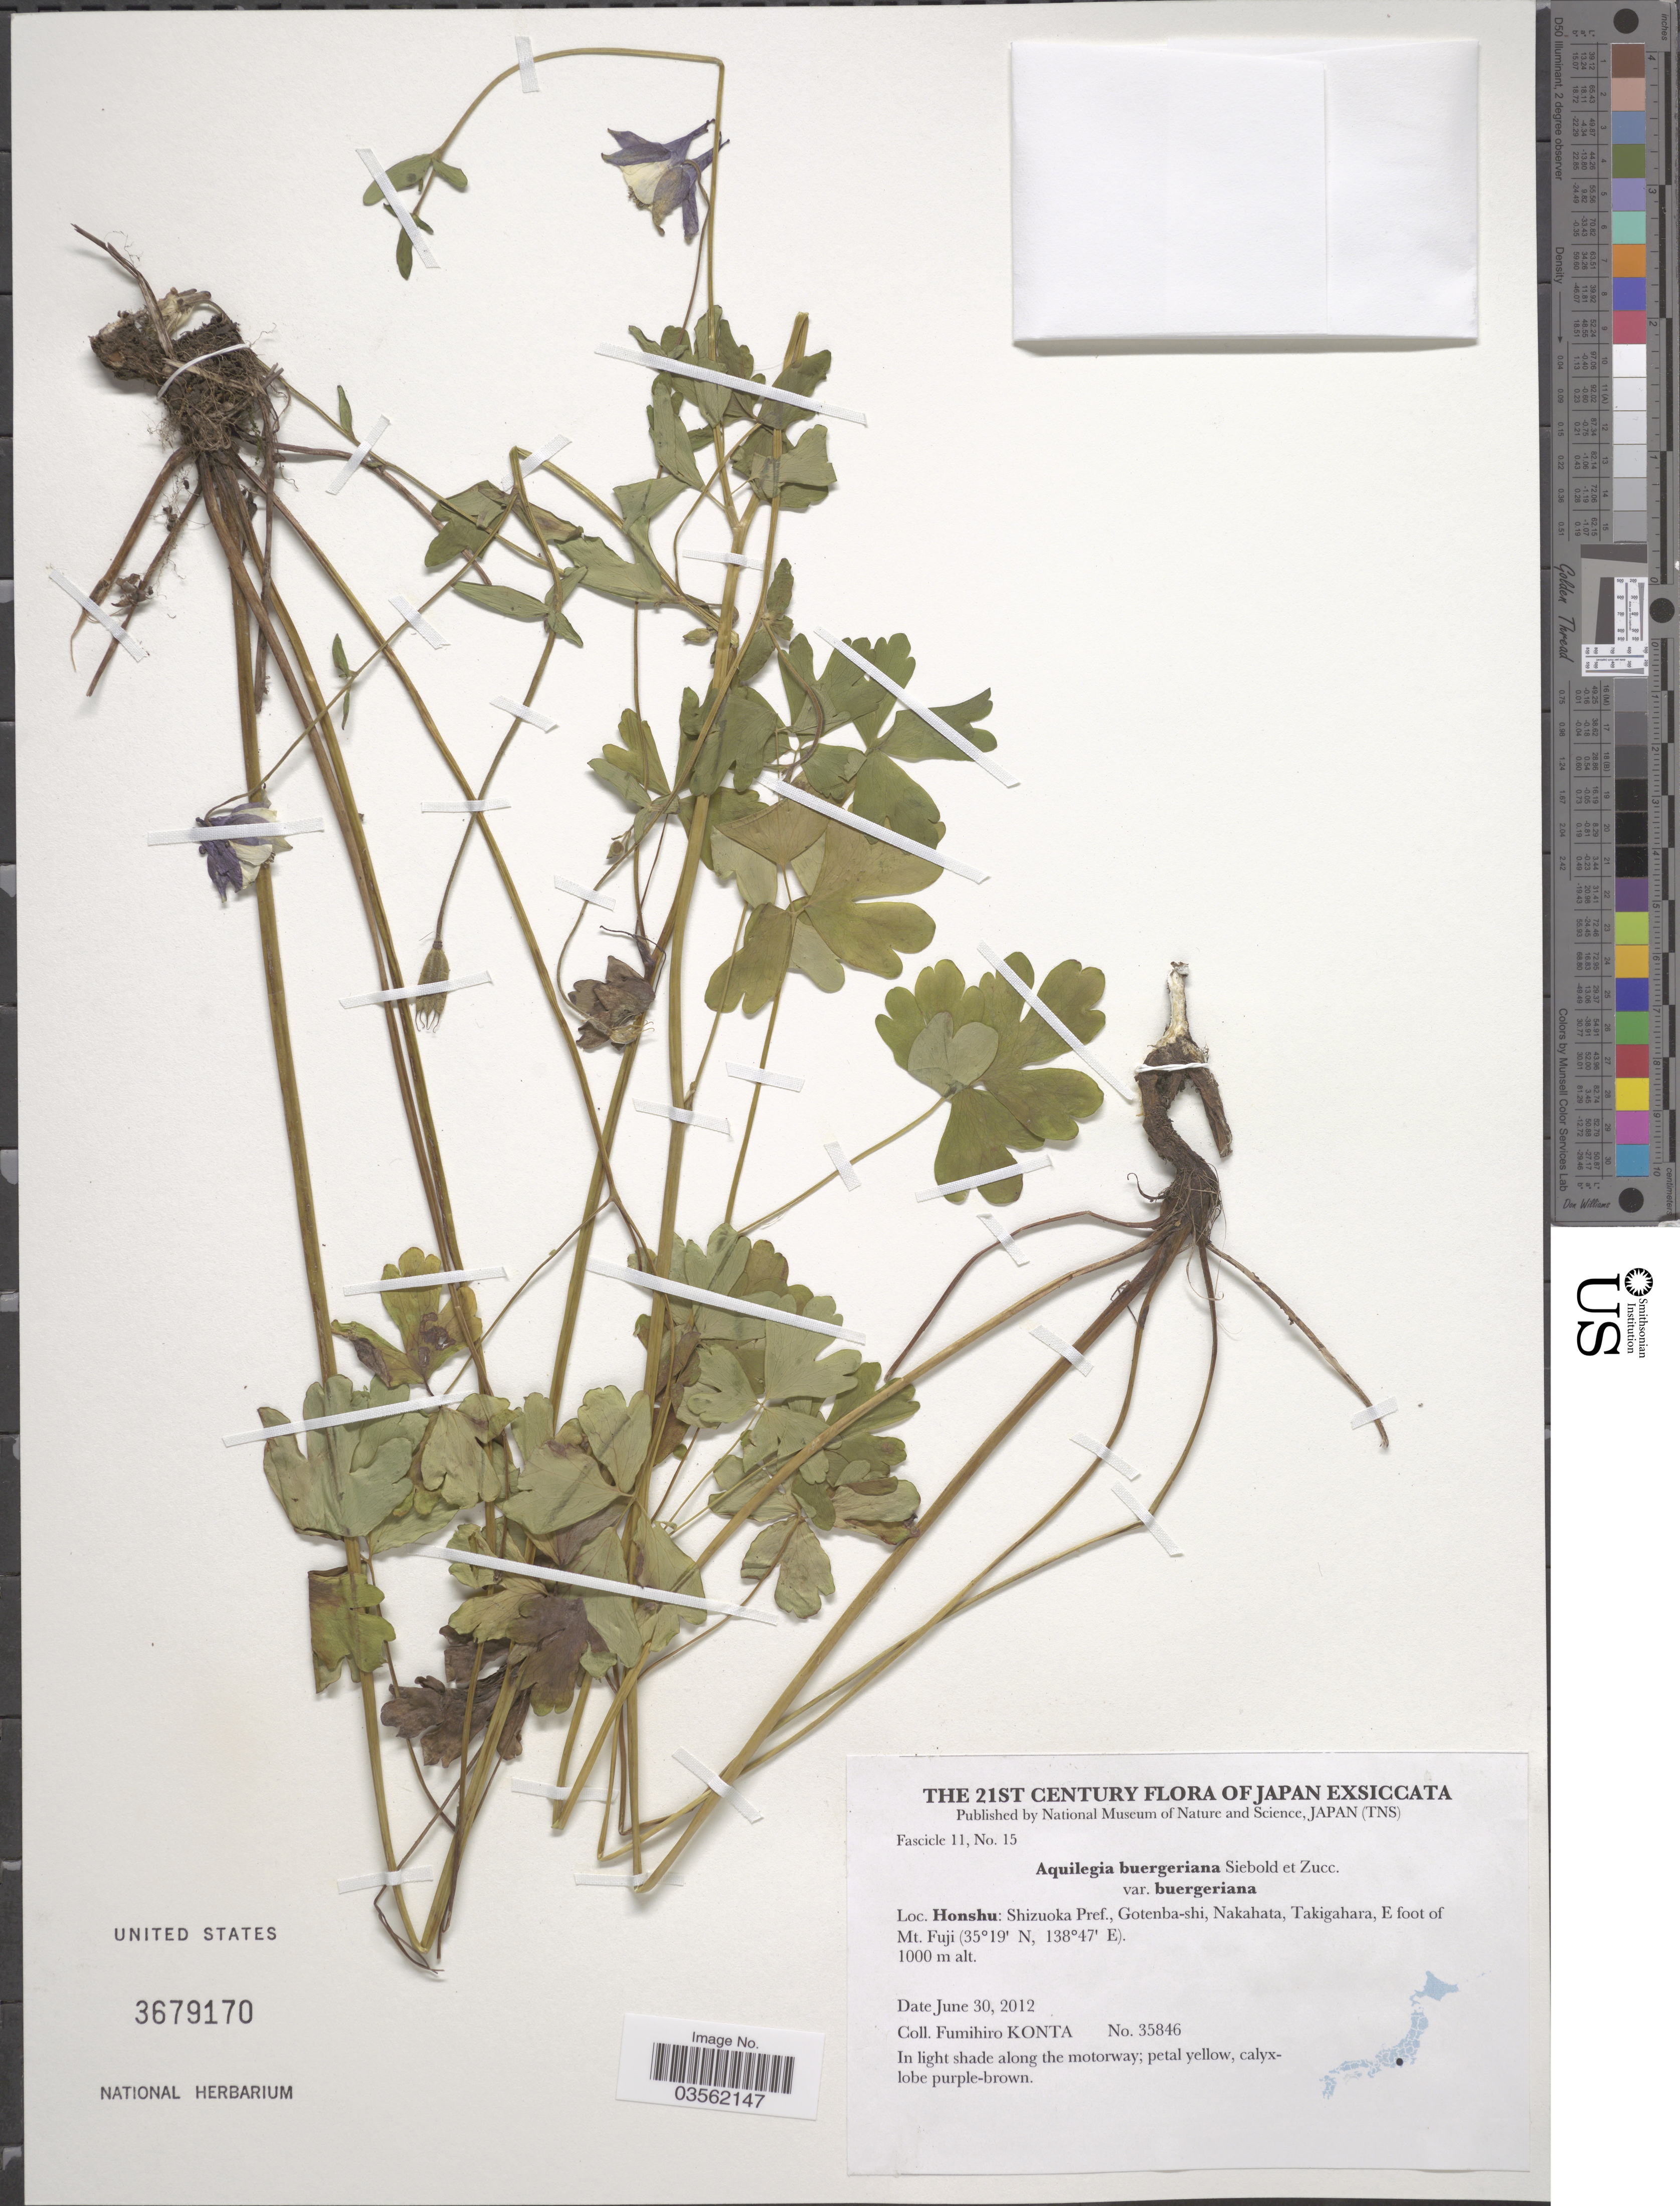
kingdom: Plantae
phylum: Tracheophyta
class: Magnoliopsida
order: Ranunculales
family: Ranunculaceae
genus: Aquilegia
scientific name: Aquilegia buergeriana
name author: Siebold & Zucc.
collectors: F. Konta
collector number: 35846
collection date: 2012-06-30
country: Japan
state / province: Sizuoka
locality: Honshu: Shizuoka Pref., Gotenba-shi, Nakahata, Takigahara, E foot of Mt. Fuji.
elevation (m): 1000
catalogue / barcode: US 3679170